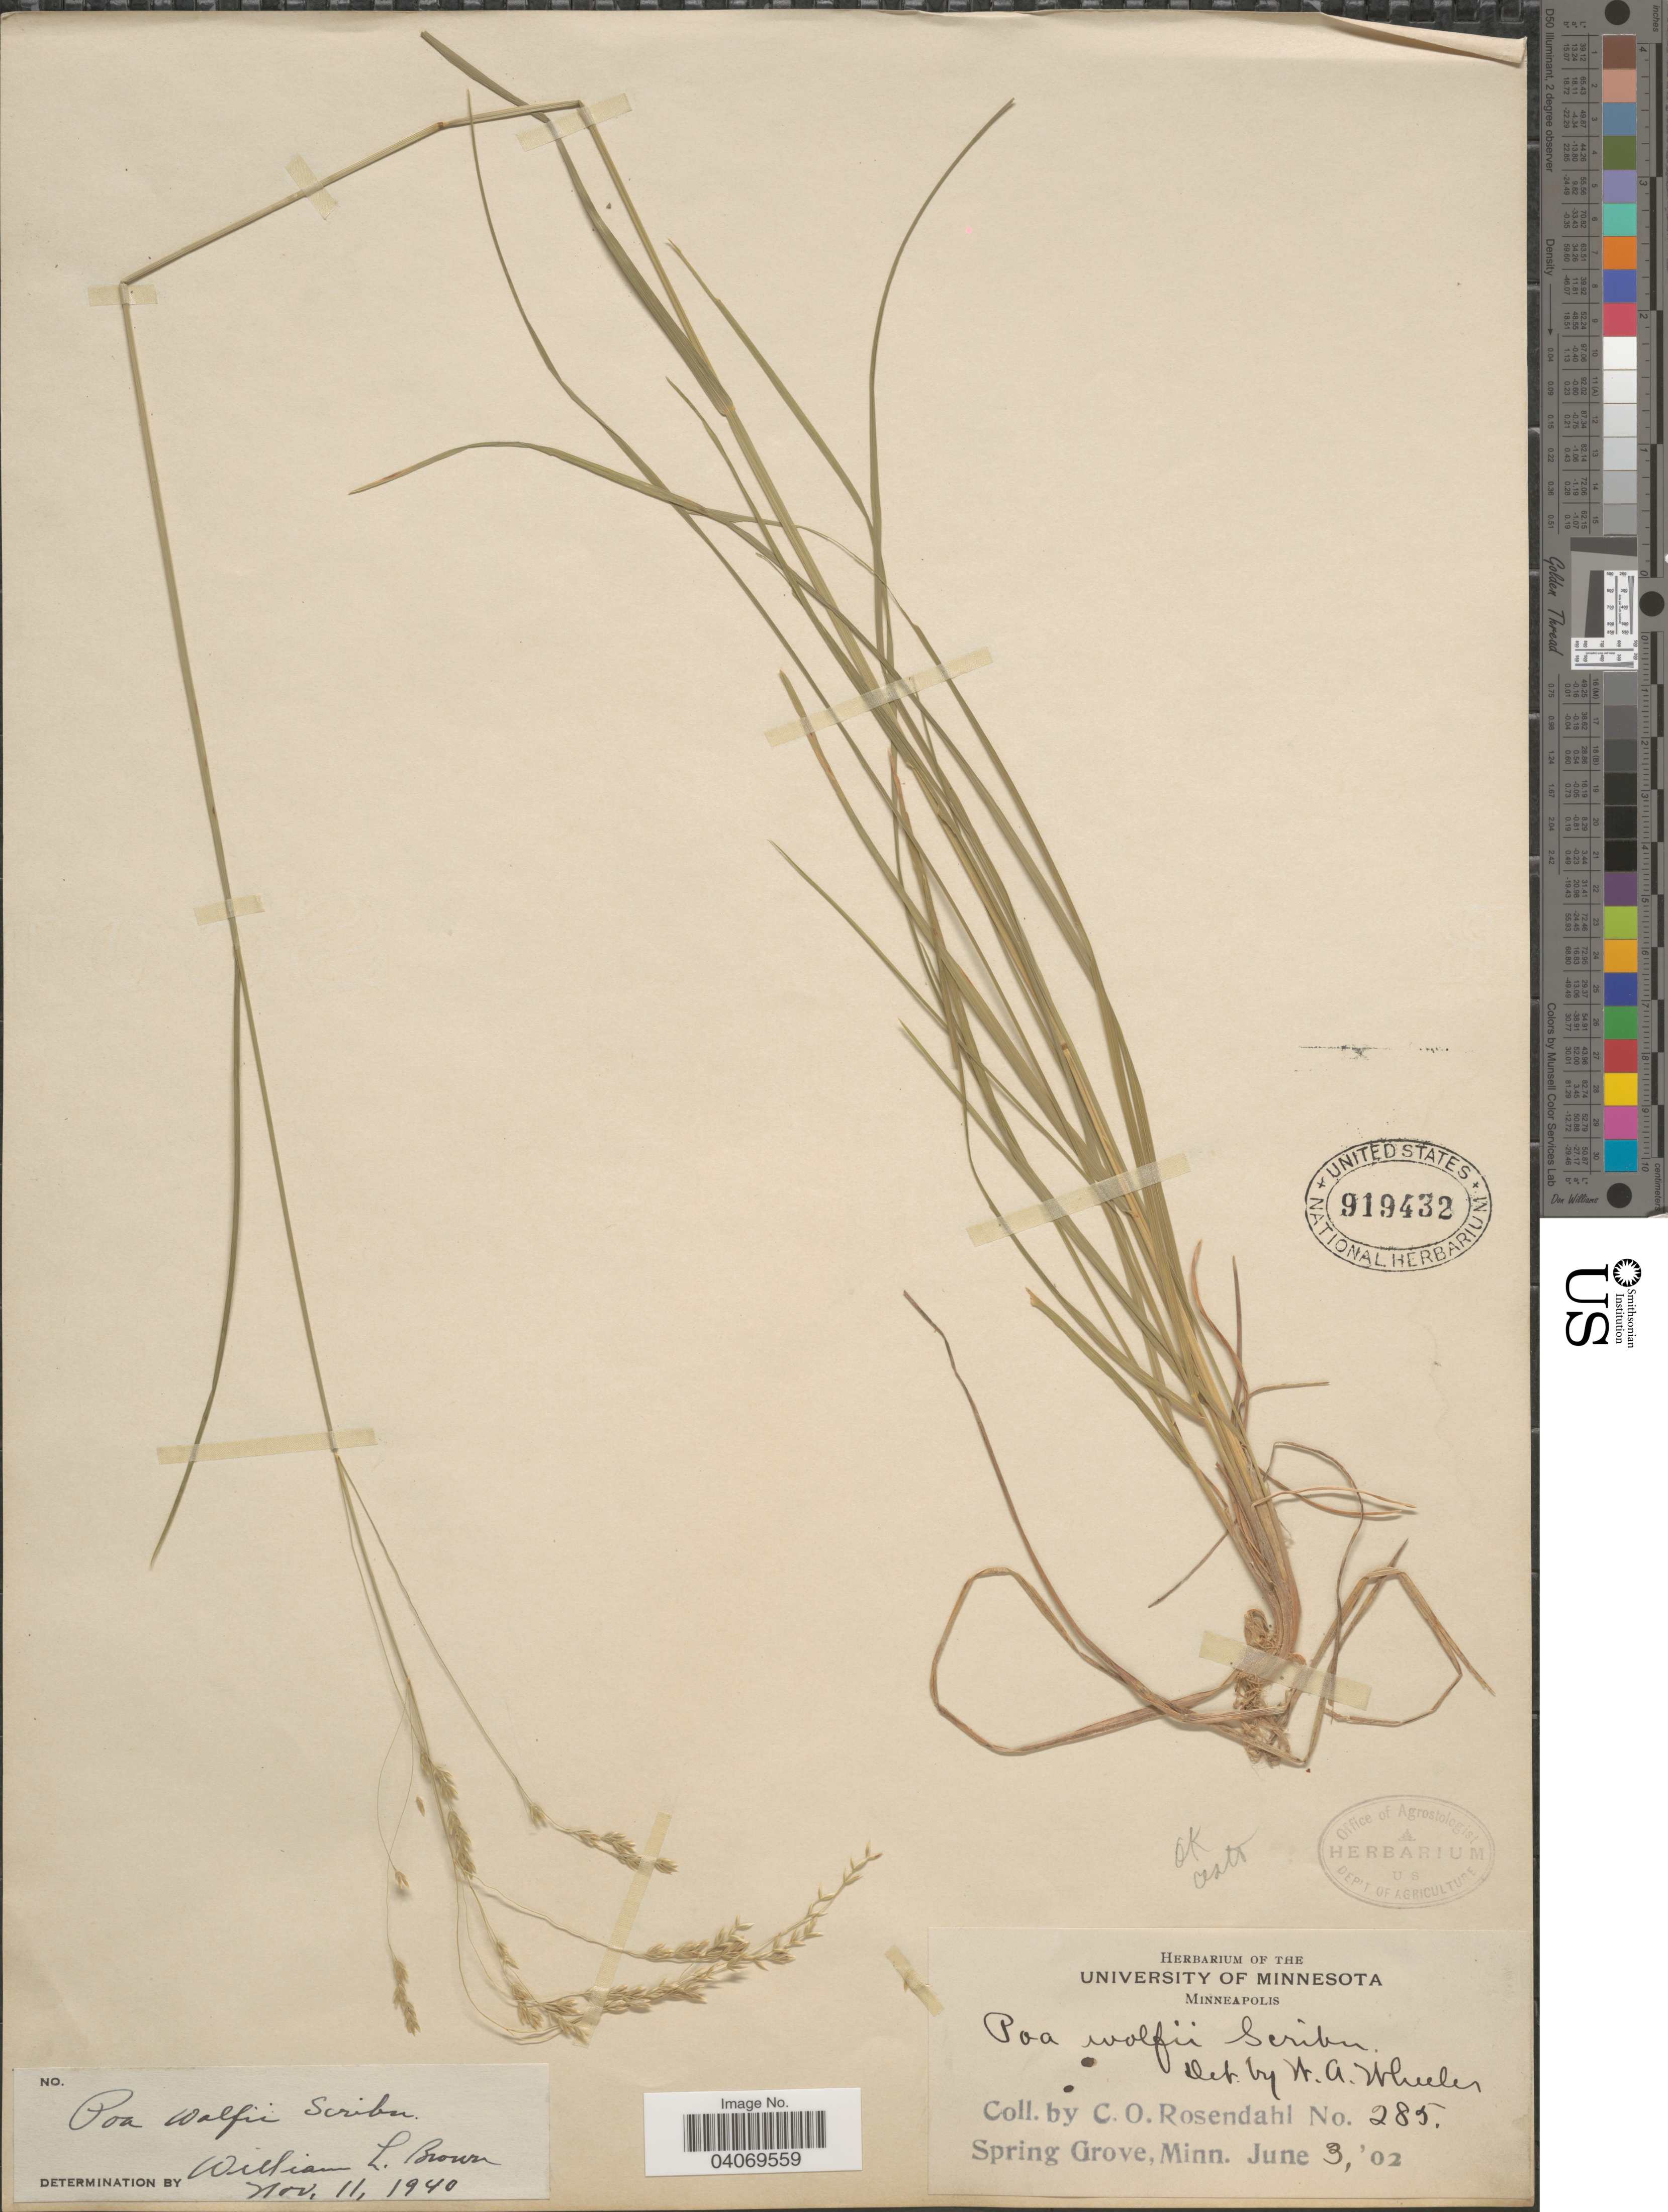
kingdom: Plantae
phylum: Tracheophyta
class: Liliopsida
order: Poales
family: Poaceae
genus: Poa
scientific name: Poa wolfii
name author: Scribn.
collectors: C. O. Rosendahl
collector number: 285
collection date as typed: Transcribed d/m/y: 3/6/2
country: United States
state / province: Minnesota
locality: Spring Grove.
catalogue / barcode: US 919432